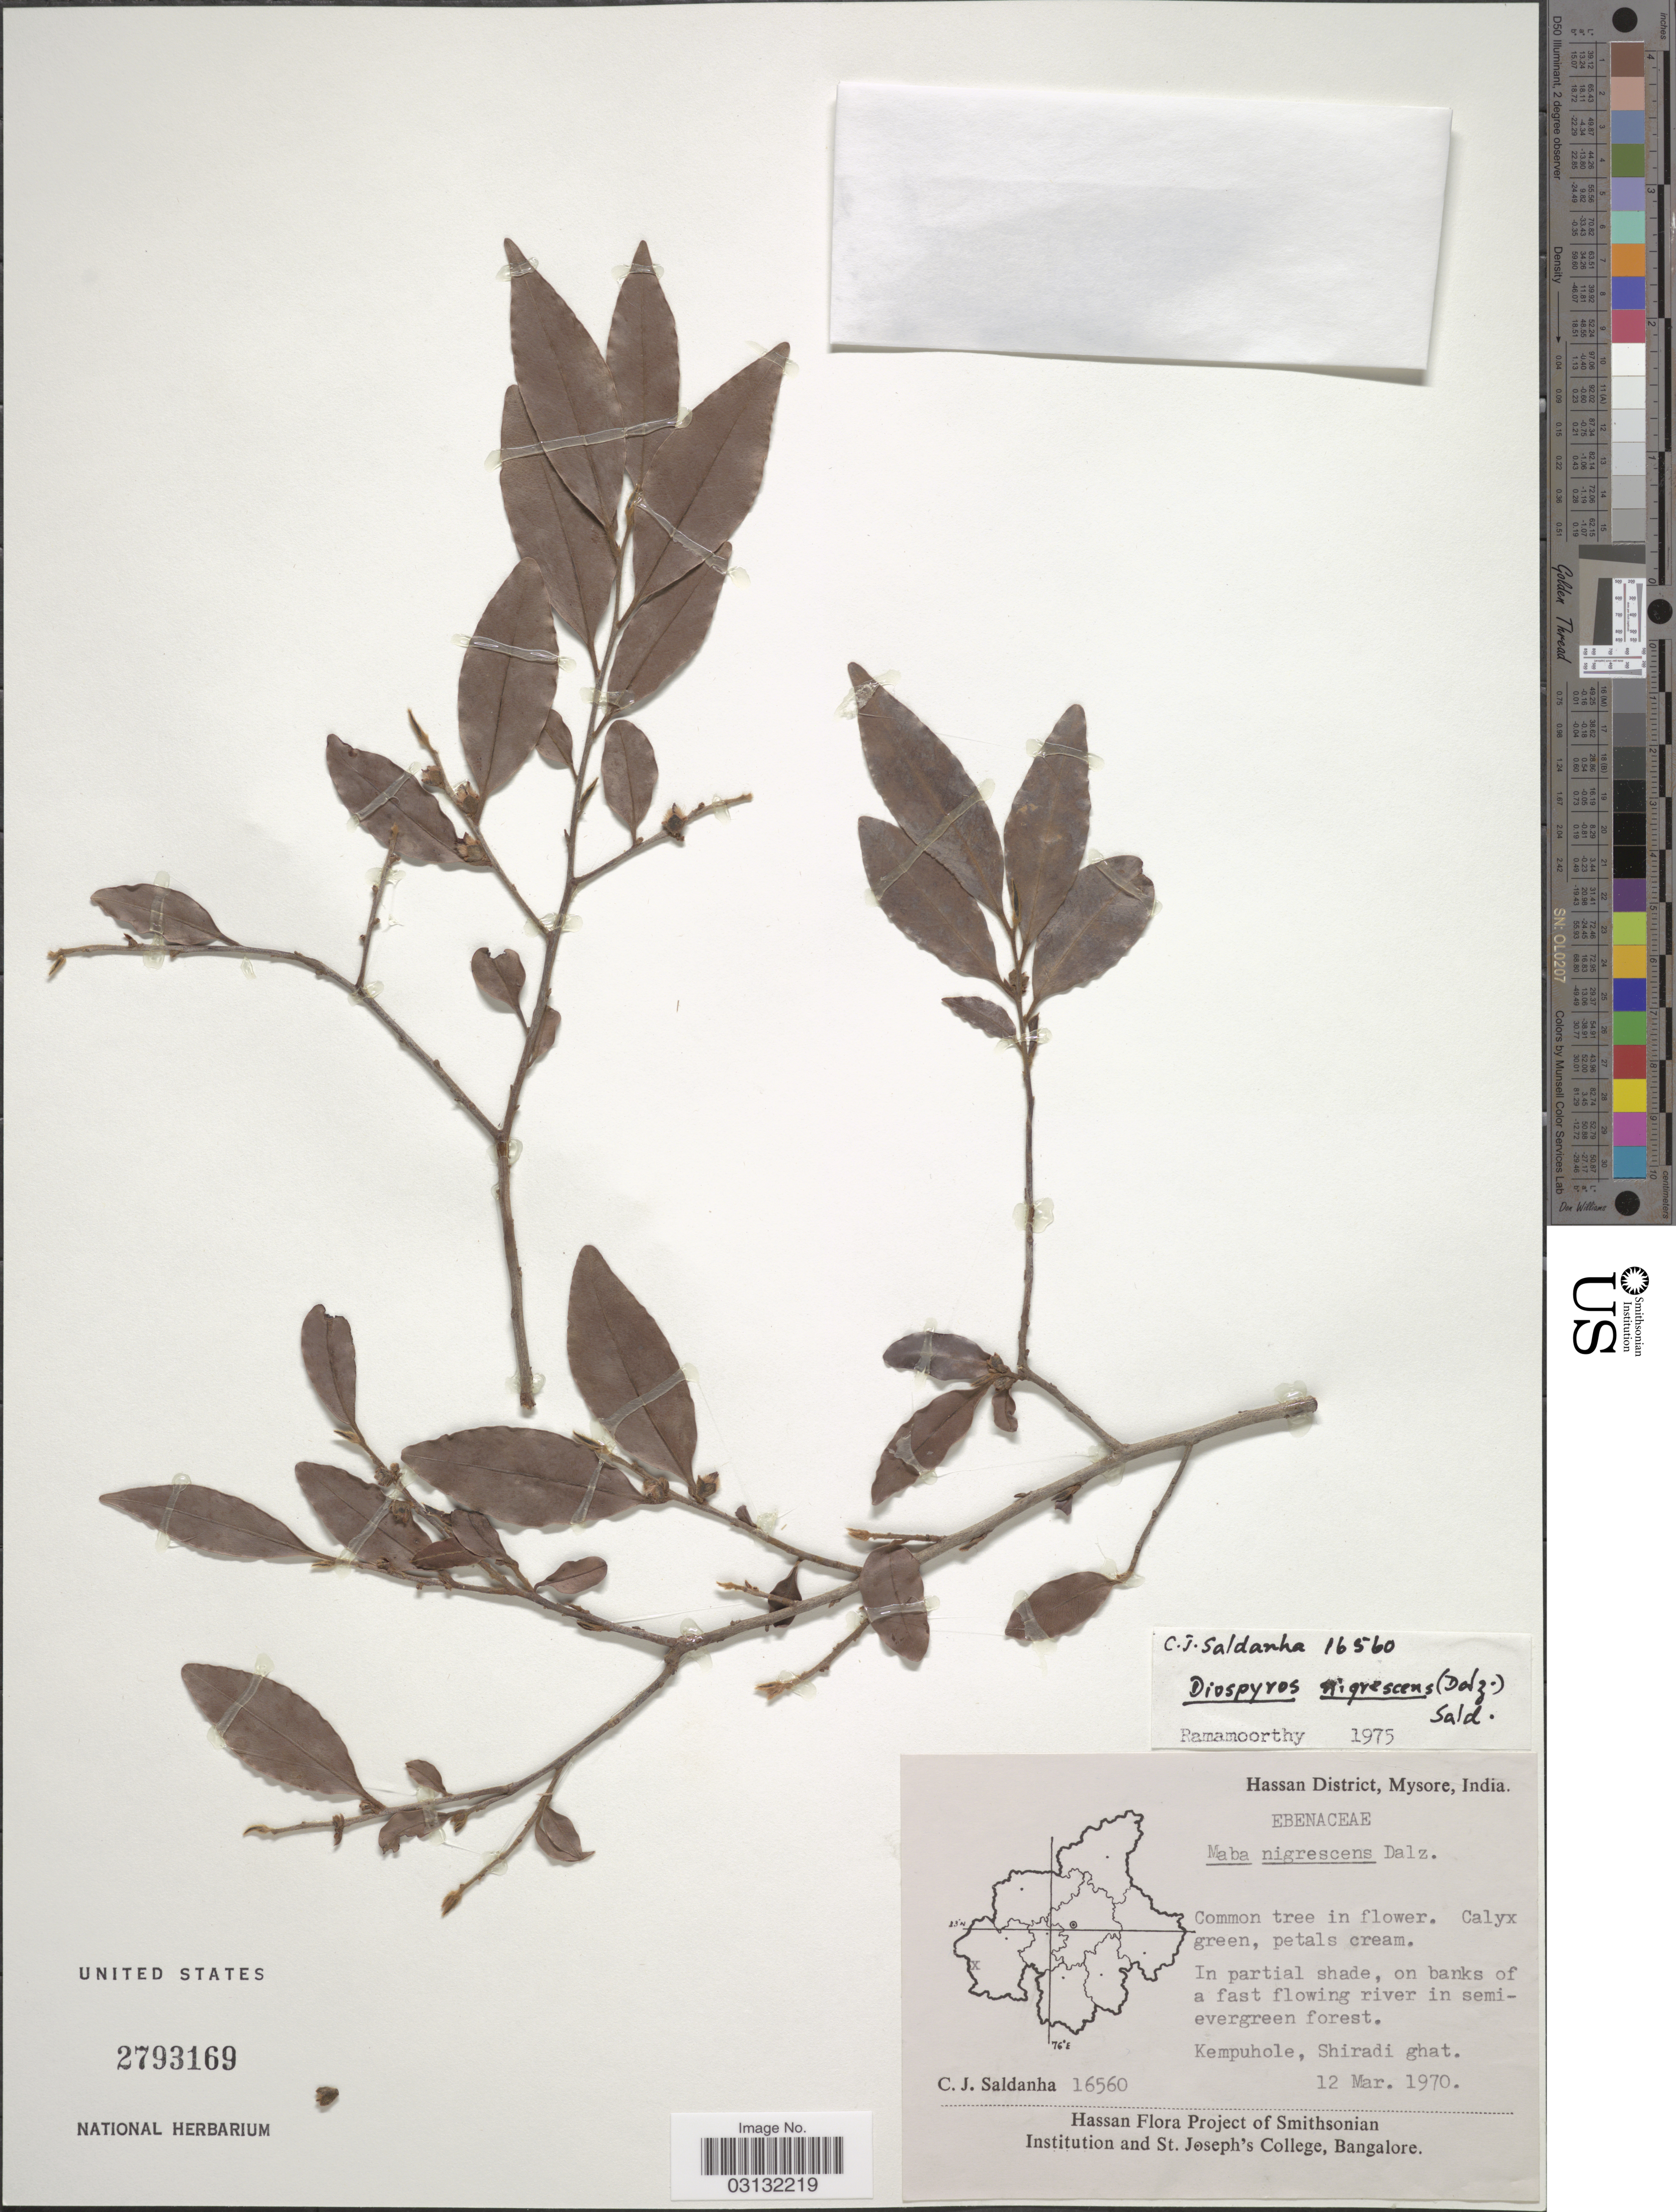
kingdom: Plantae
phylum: Tracheophyta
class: Magnoliopsida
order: Ericales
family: Ebenaceae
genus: Diospyros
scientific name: Diospyros nigrescens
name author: (Dalzell) C.J. Saldanha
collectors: C. J. Saldanha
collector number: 16560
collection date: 1970-03-12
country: India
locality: Hassan District, Mysore. Kempuhole, Shiradi ghat.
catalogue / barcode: US 2793169